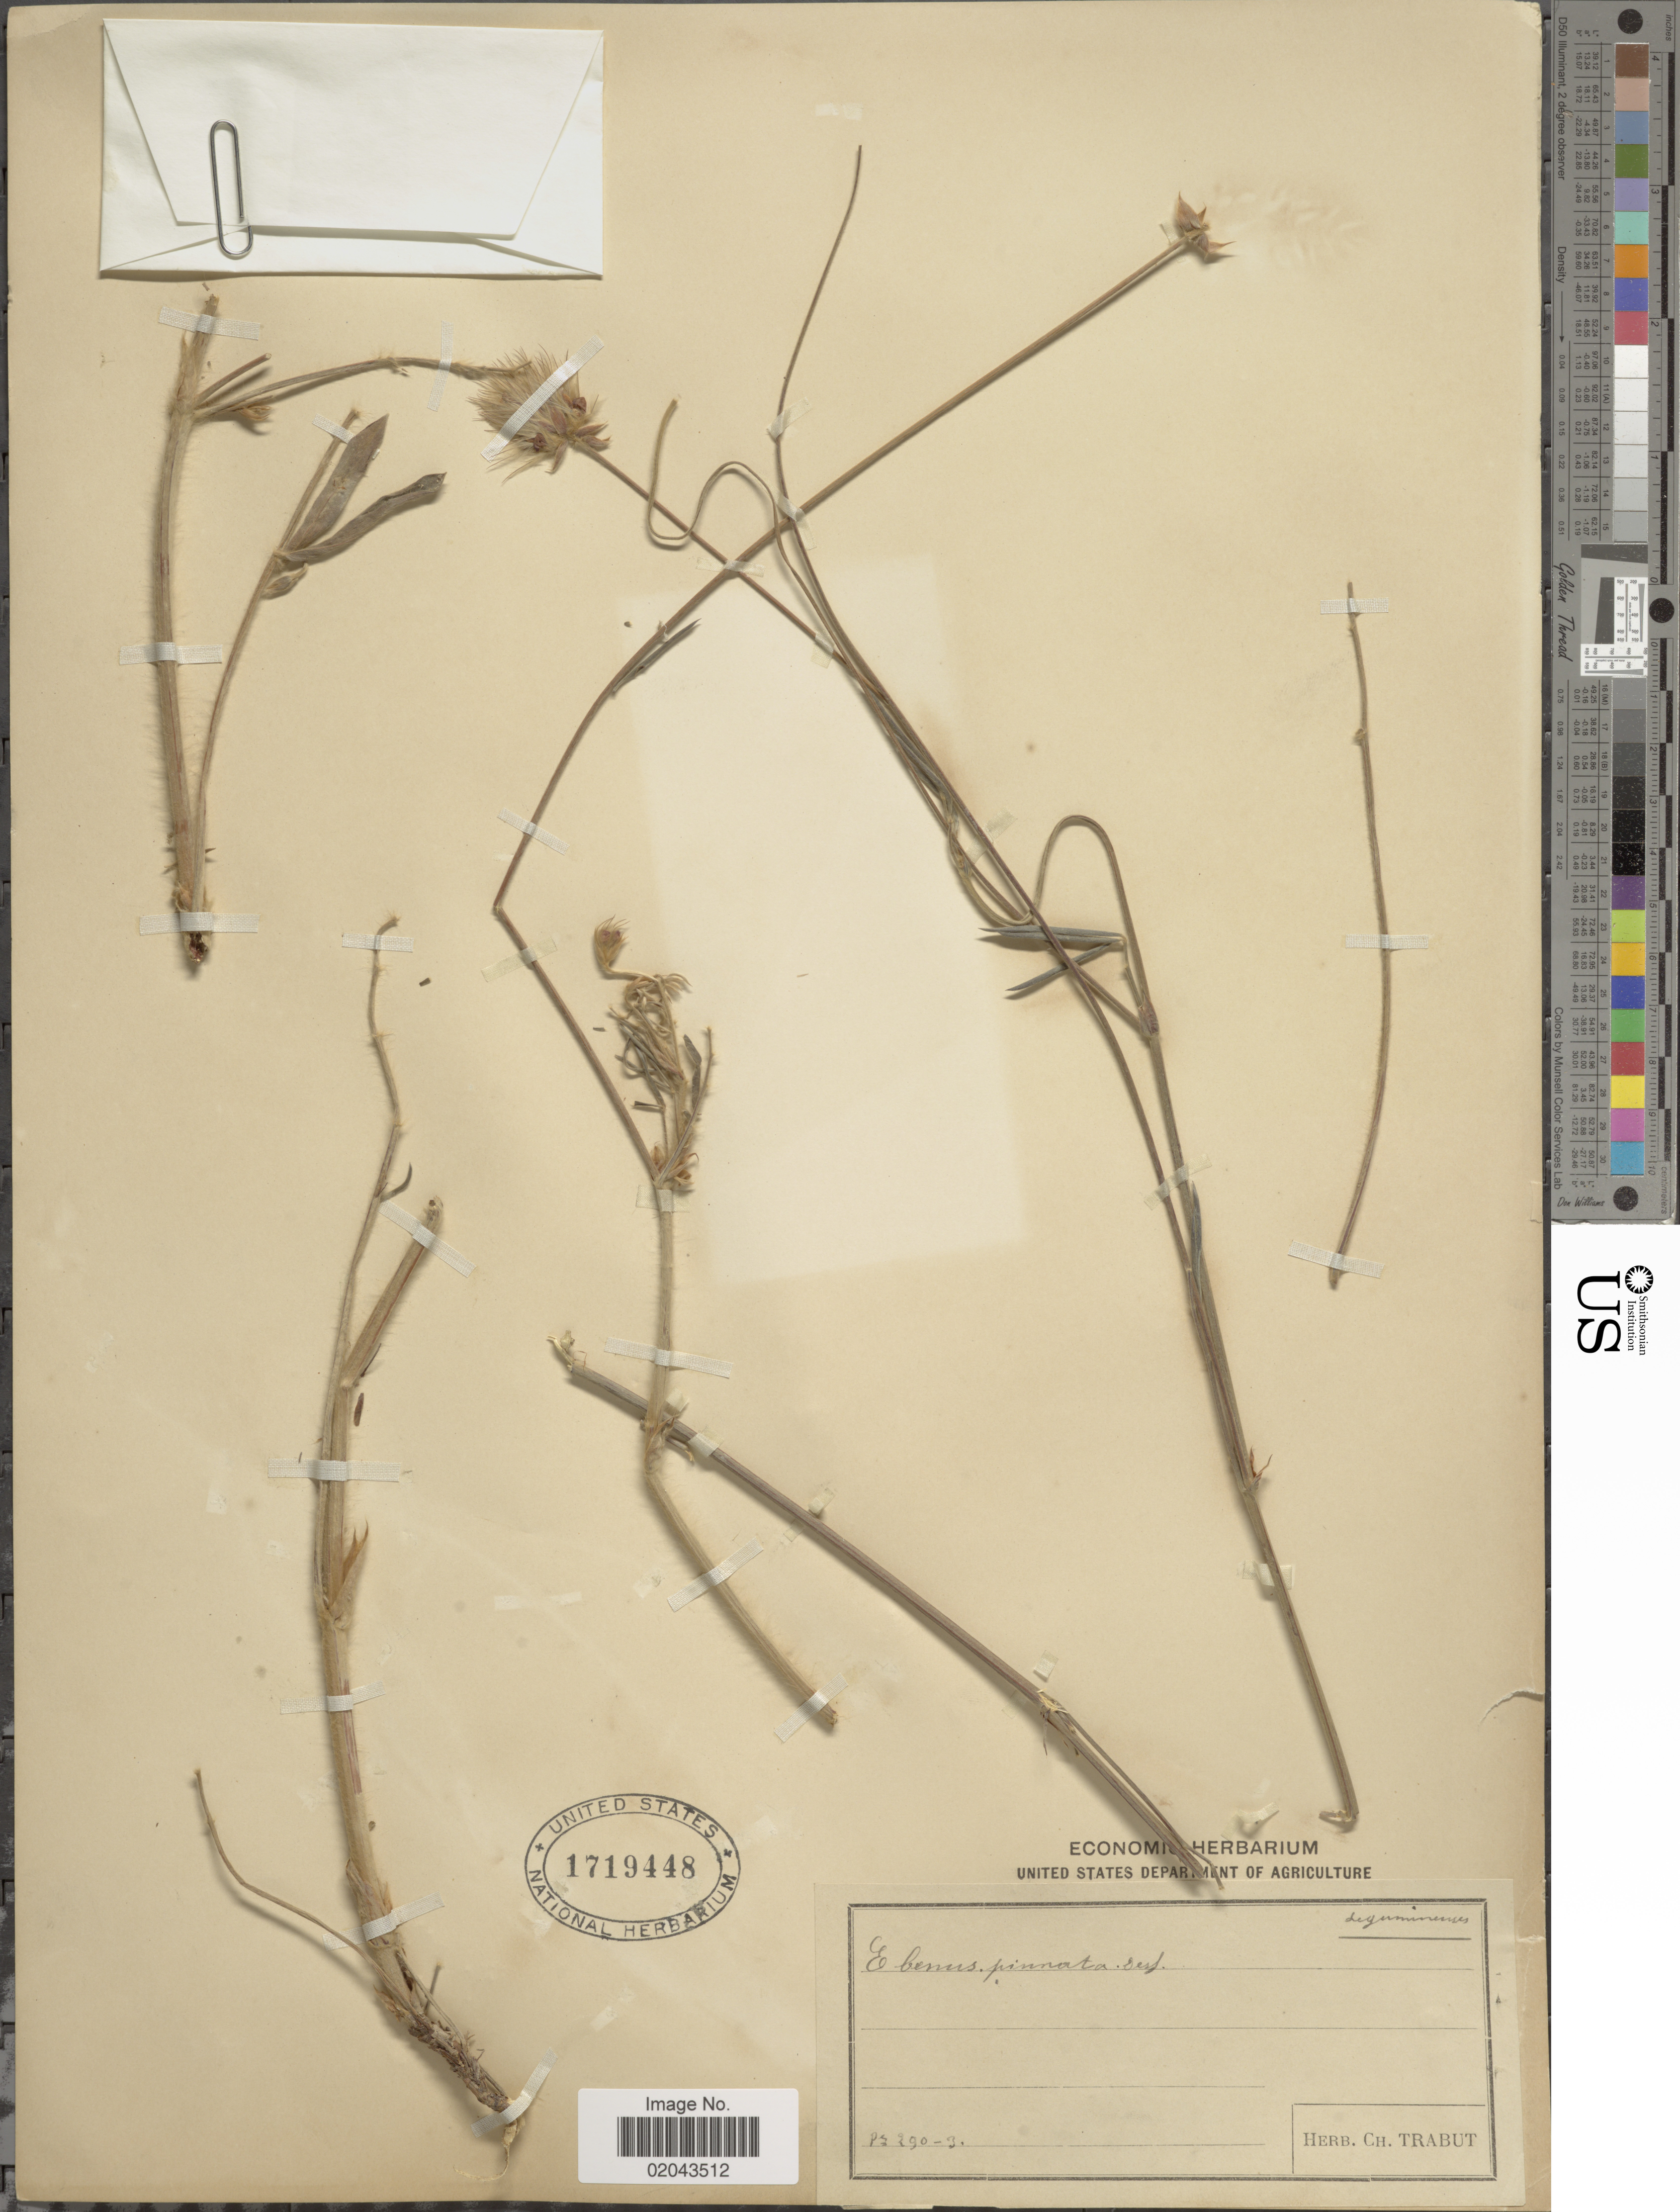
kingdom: Plantae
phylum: Tracheophyta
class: Magnoliopsida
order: Fabales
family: Fabaceae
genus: Ebenus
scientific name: Ebenus pinnata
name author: Aiton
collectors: Ex herb. Ch. Trabut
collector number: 290-3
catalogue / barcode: US 1719448